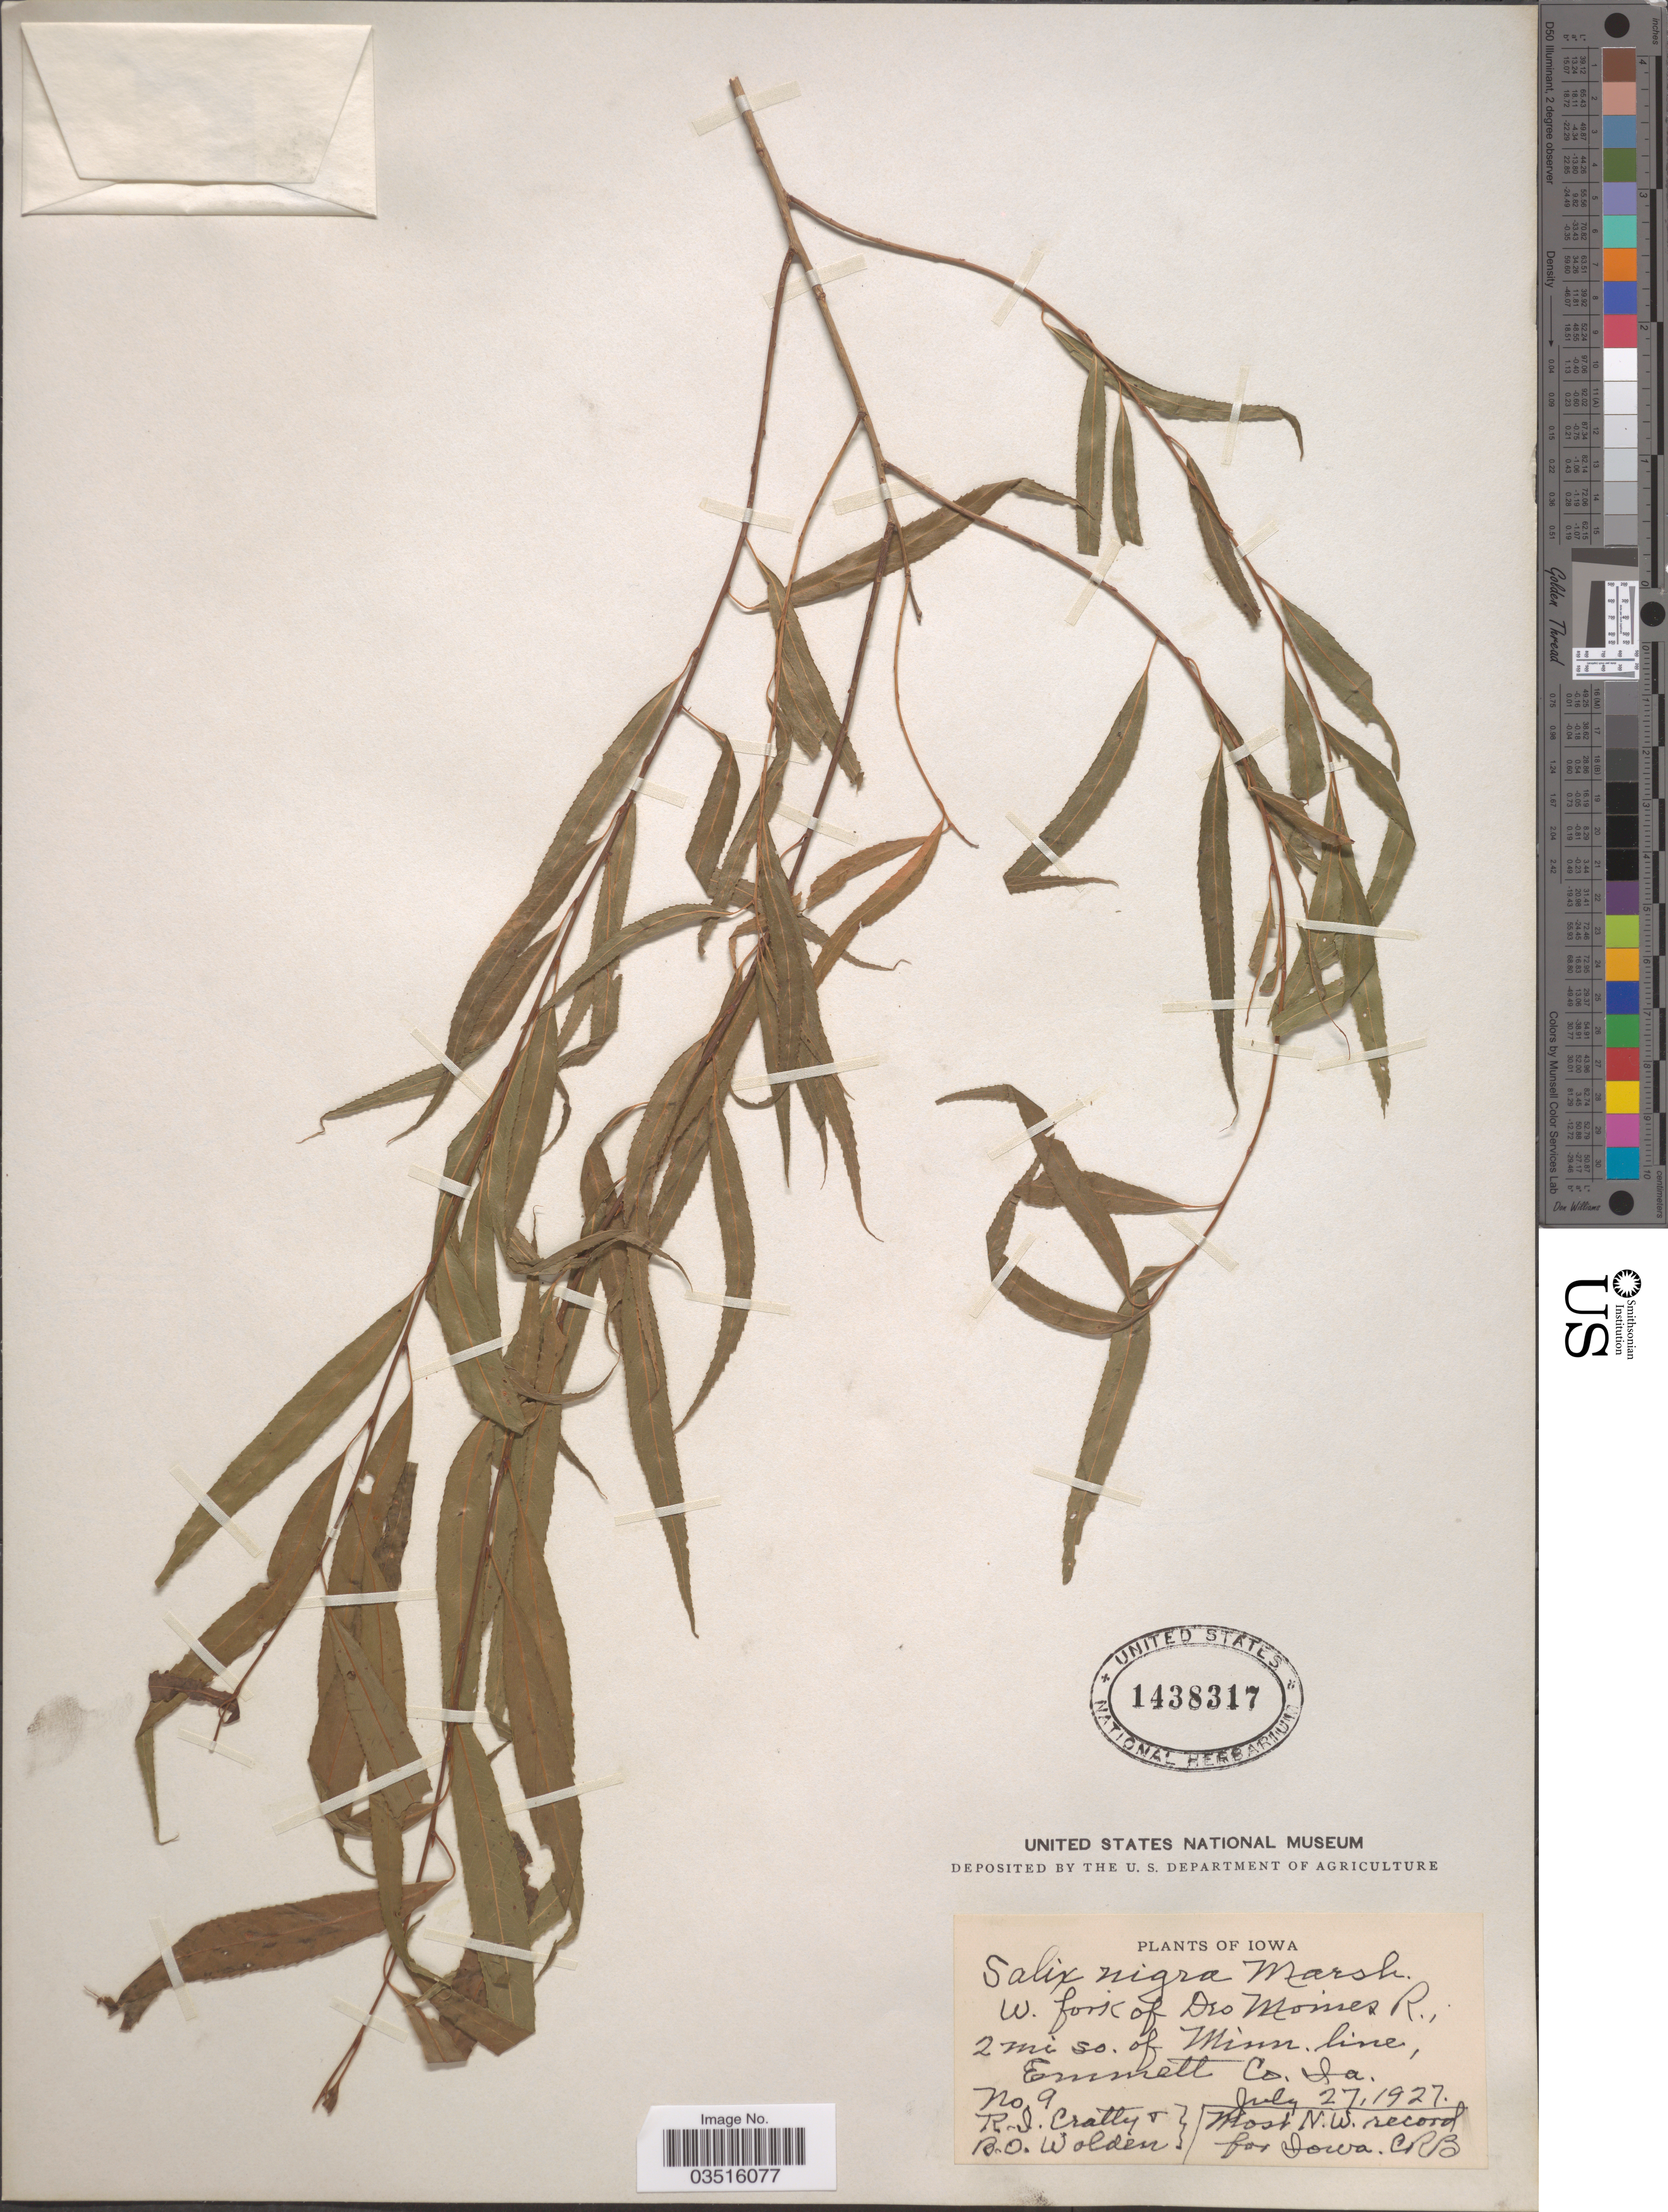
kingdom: Plantae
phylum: Tracheophyta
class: Magnoliopsida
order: Malpighiales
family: Salicaceae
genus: Salix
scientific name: Salix nigra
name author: Marshall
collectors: R. Cratty & B. Wolden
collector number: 9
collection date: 1927-07-27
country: United States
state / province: Iowa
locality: W. fork of Des Moines R., 2 mi so. of Minn. line, Emmett Co.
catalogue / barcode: US 1438317